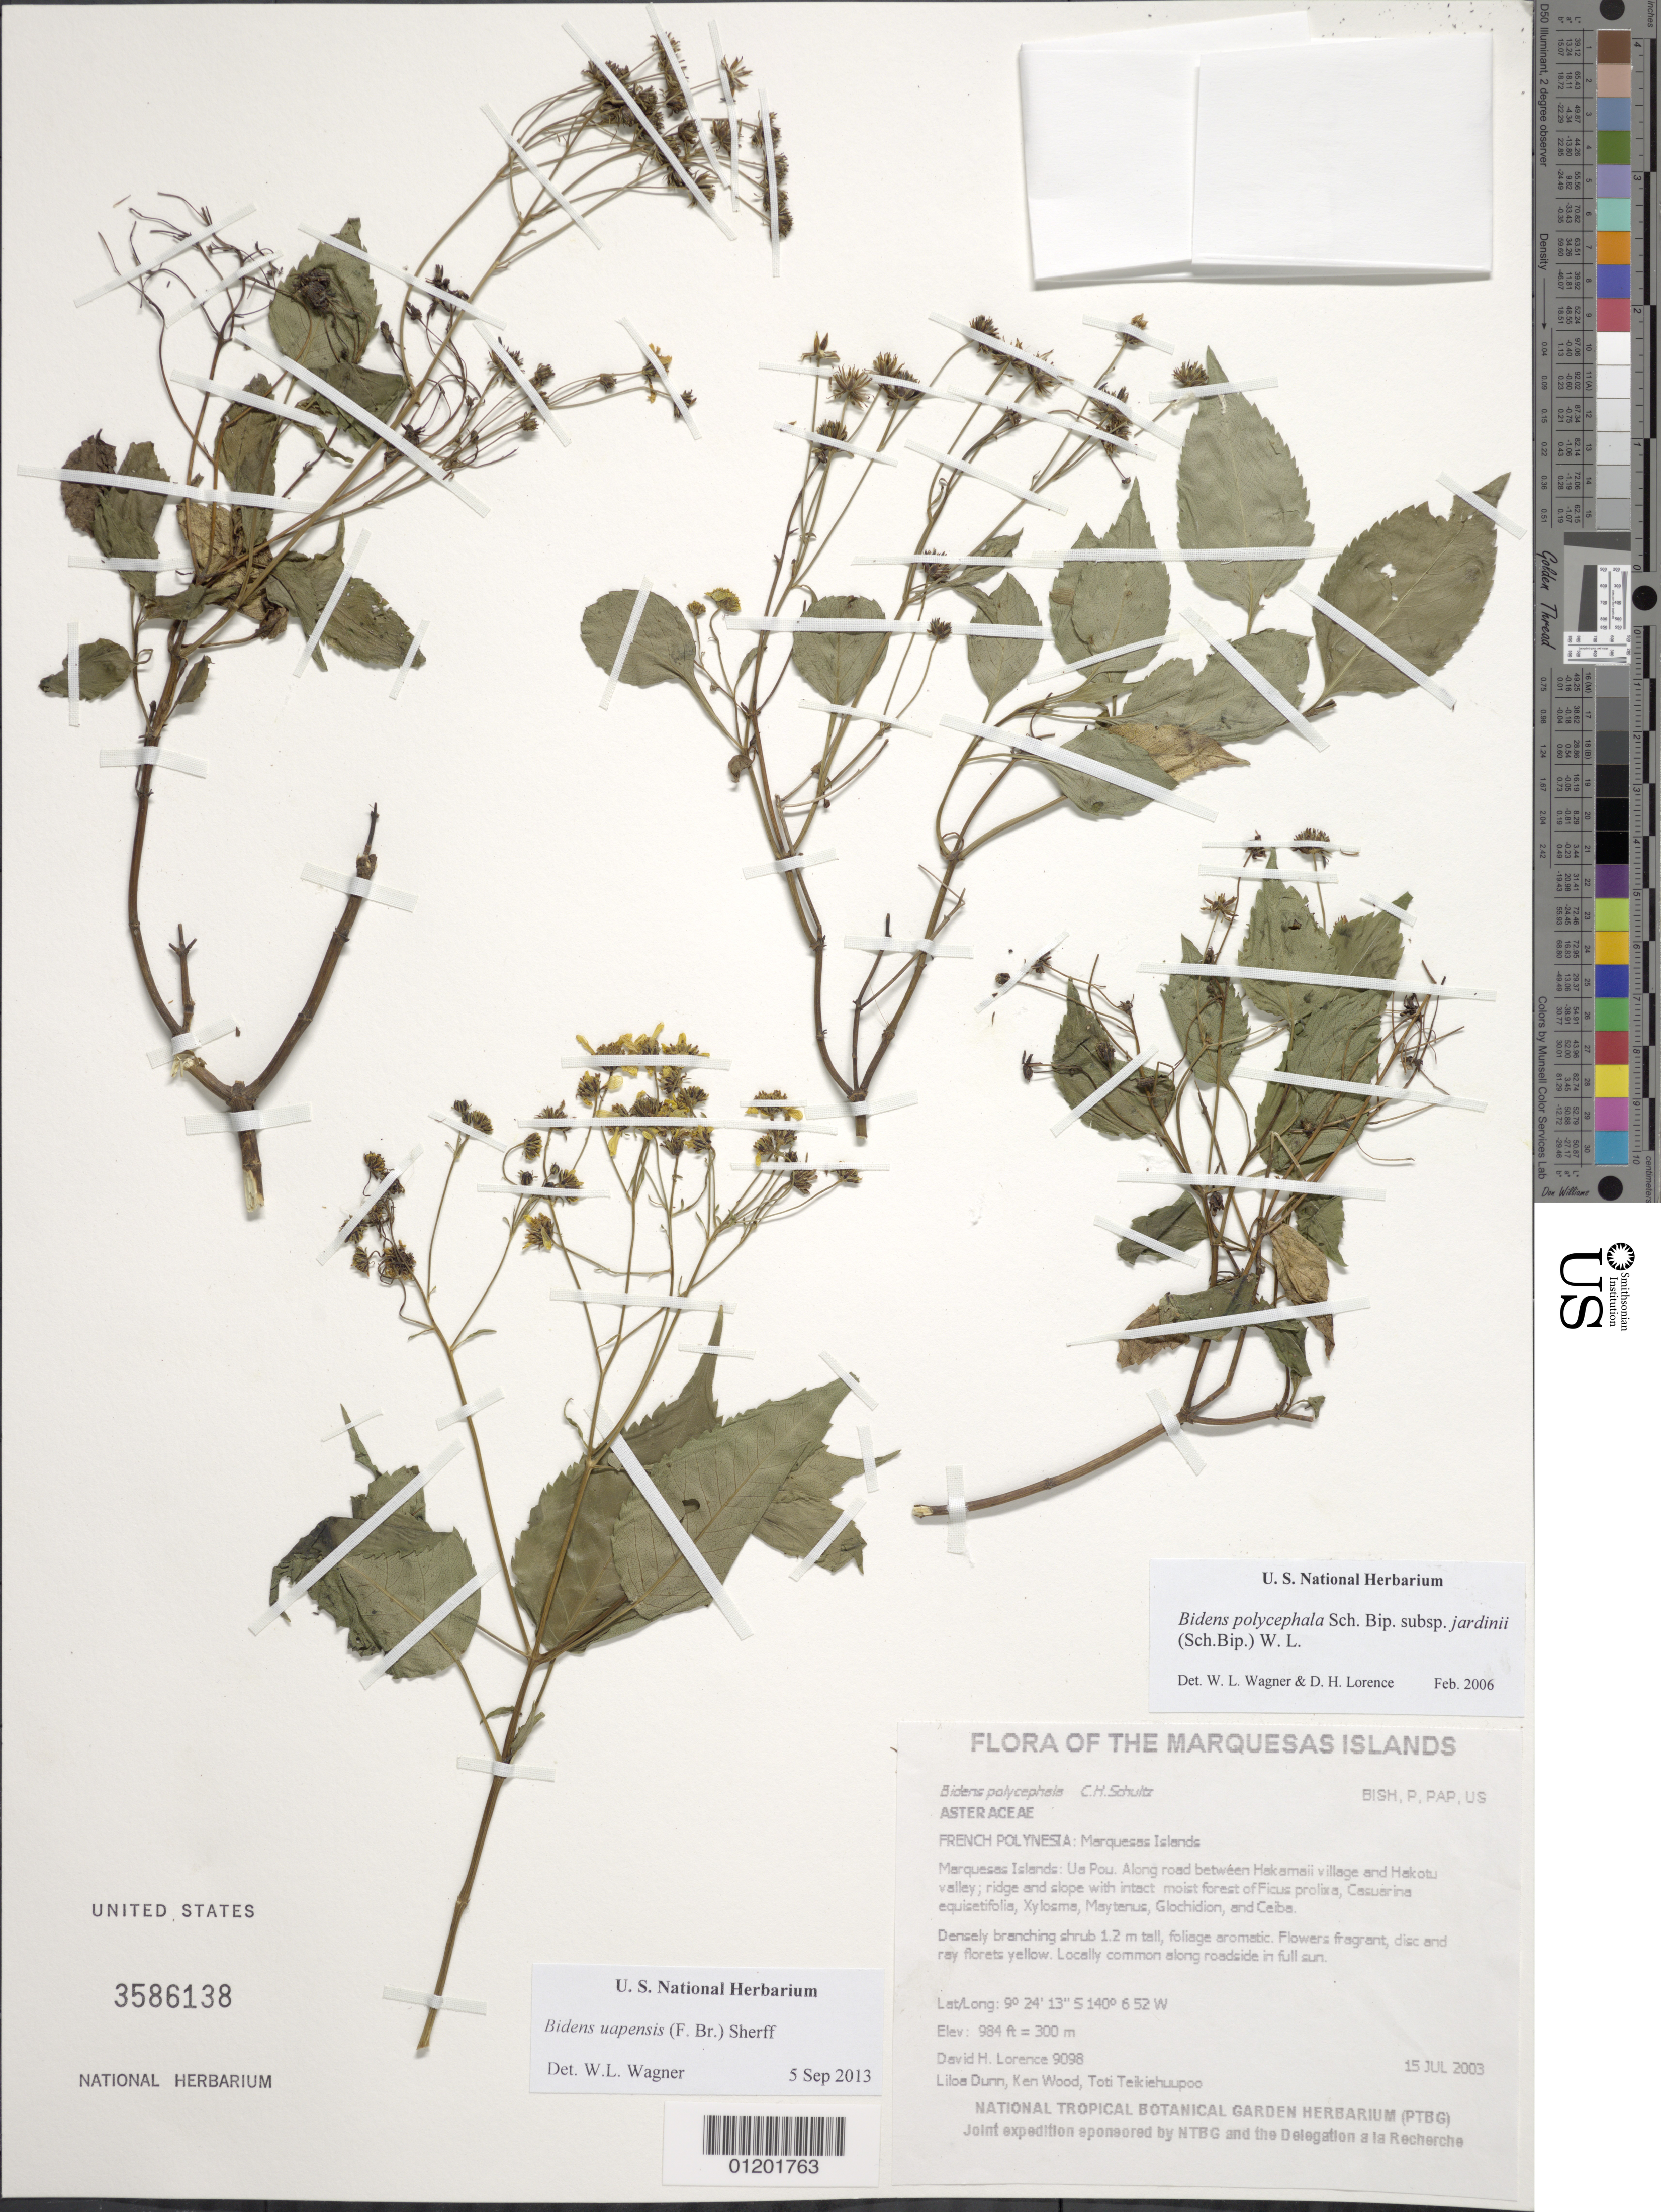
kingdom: Plantae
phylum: Tracheophyta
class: Magnoliopsida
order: Asterales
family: Asteraceae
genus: Bidens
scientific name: Bidens uapensis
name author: (F. Br.) Sherff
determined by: Wagner, W. L., (BOT), Smithsonian Institution - National Museum of Natural History (UNITED STATES)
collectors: D. Lorence, L. Dunn, K. R. Wood & T. Teikiehuupoo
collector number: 9098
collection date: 2003-07-15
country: French Polynesia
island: Ua Pou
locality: Along road between Hakamaii village and Hakotu valley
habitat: Ridge and slope with intact moist forest; locally common along roadside in full sun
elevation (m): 300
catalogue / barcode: US 3586138